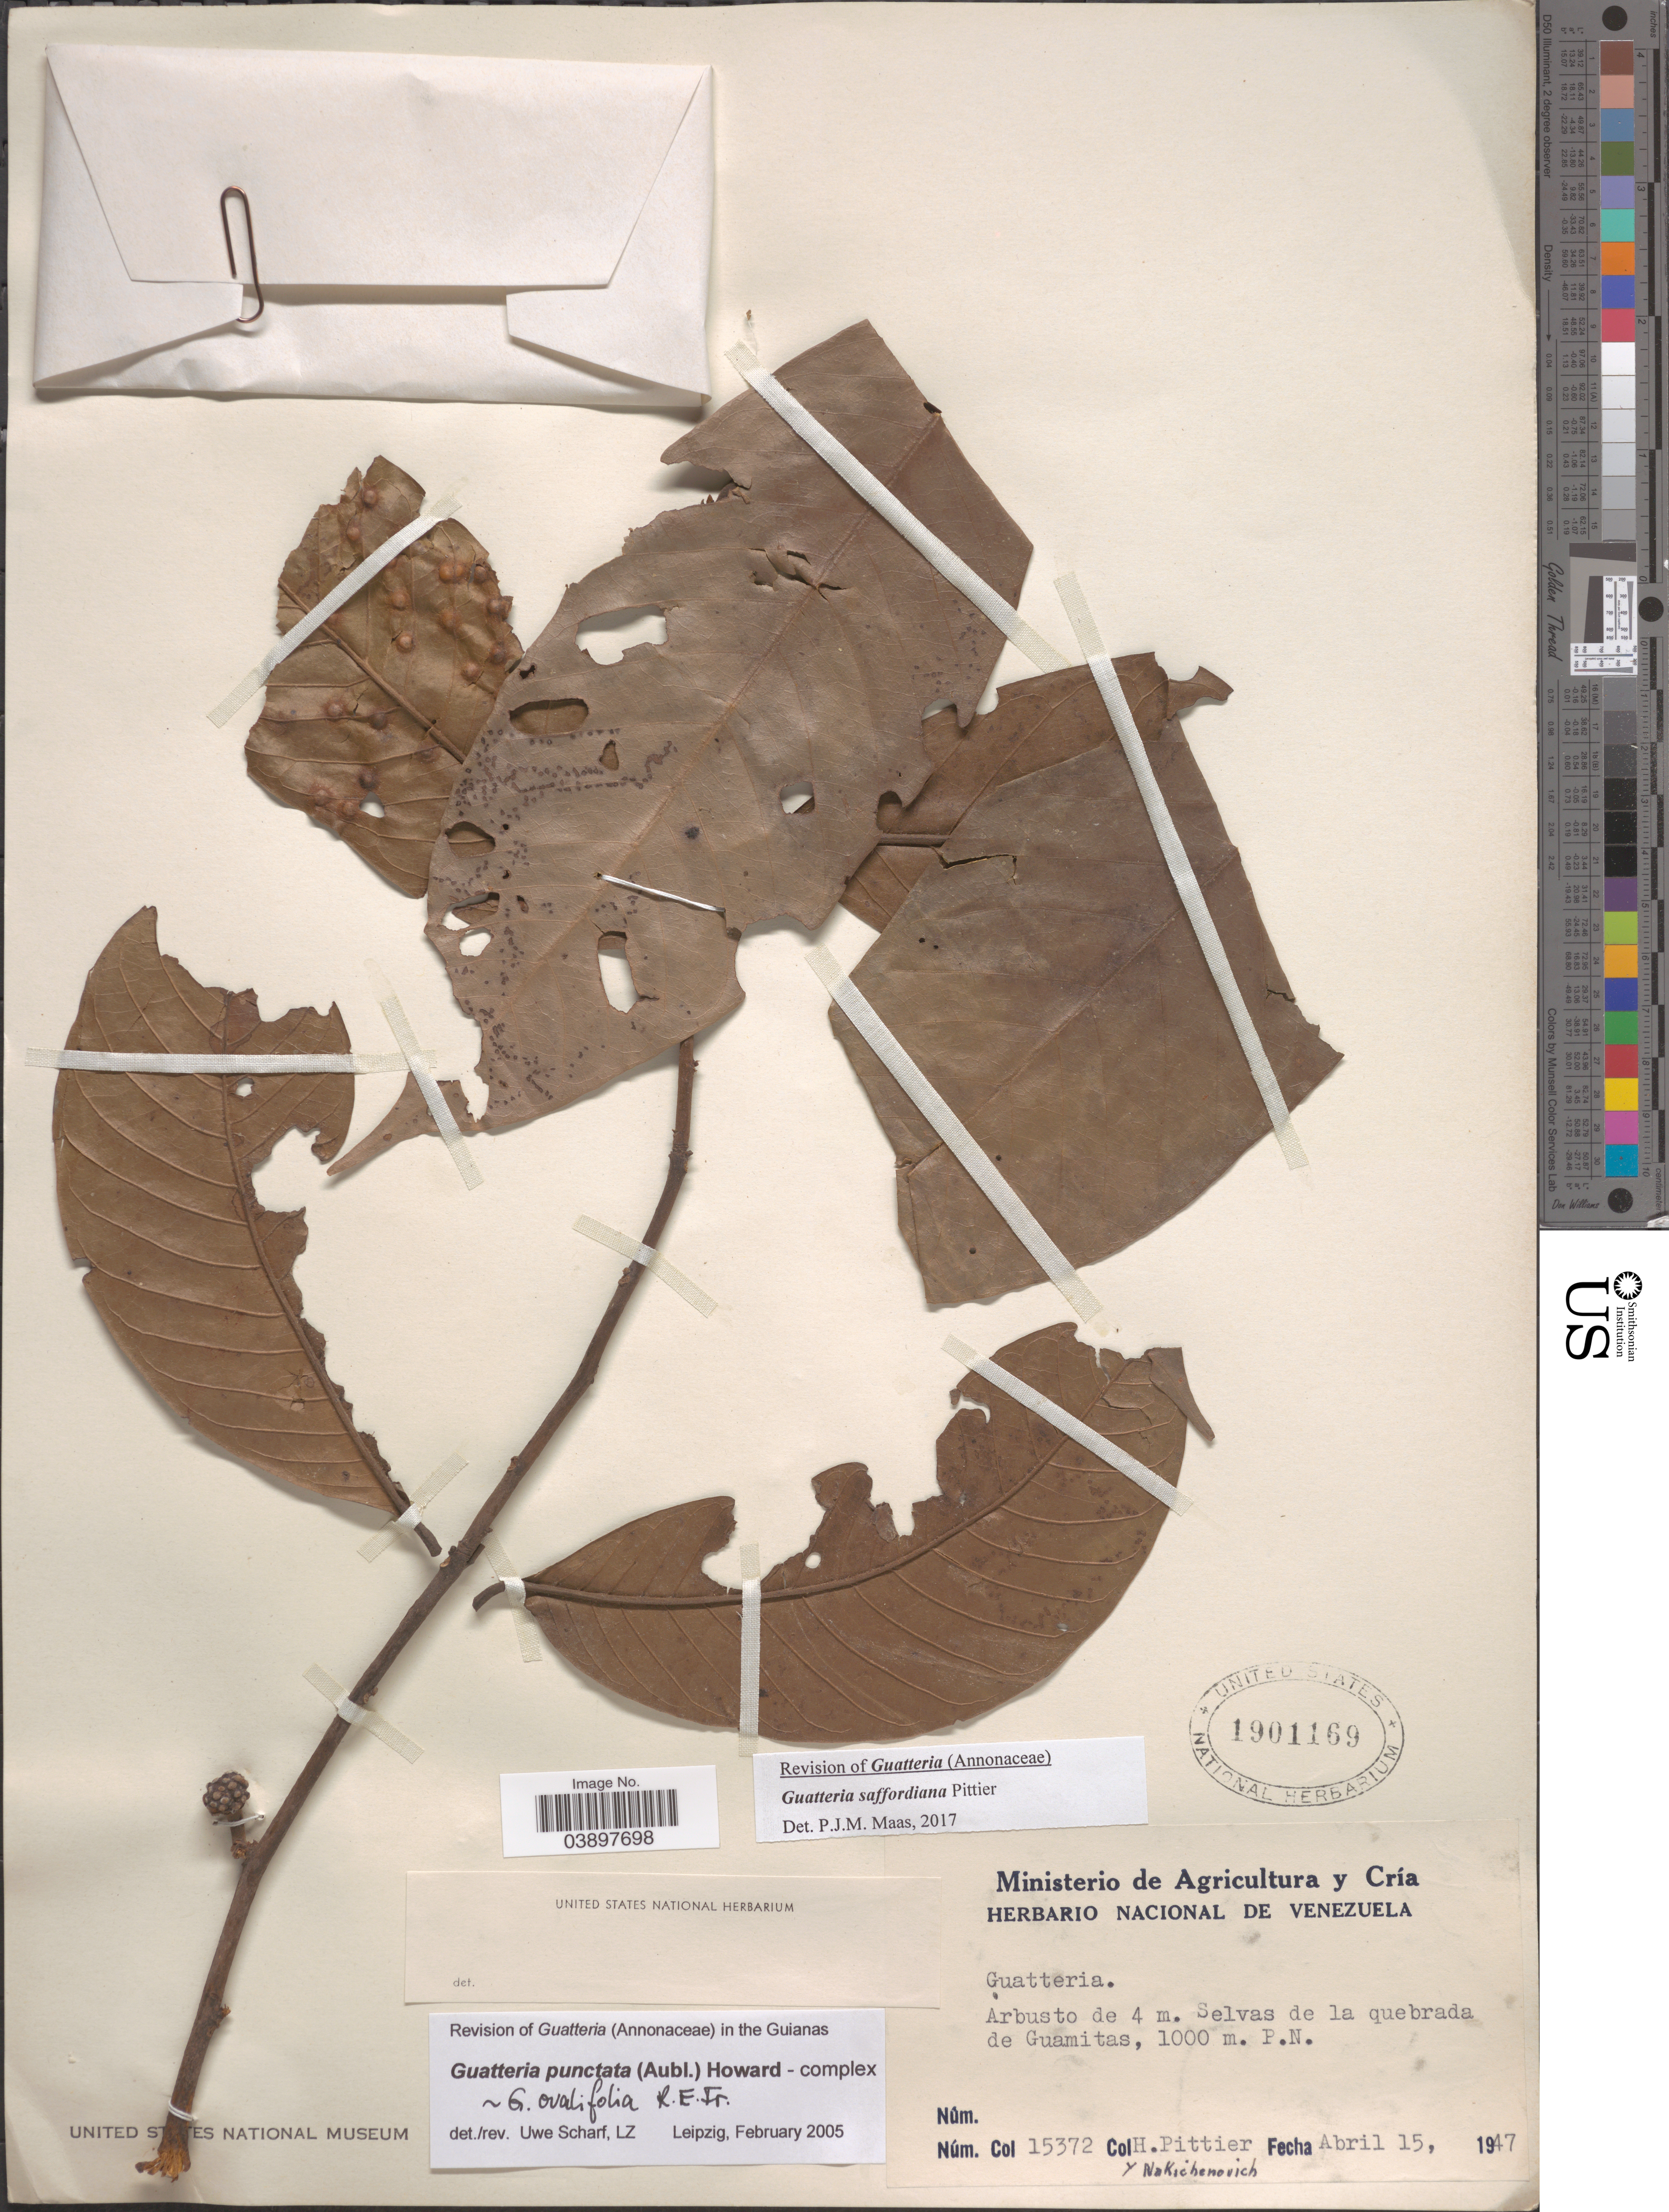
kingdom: Plantae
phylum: Tracheophyta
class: Magnoliopsida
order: Magnoliales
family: Annonaceae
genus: Guatteria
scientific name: Guatteria saffordiana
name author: Pittier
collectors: H. F. Pittier & Nakichenovich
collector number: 15372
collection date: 1947-04-15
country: Venezuela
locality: Guatteria. Selvas de la quebrada de Guamitas.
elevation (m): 1000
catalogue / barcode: US 1901169